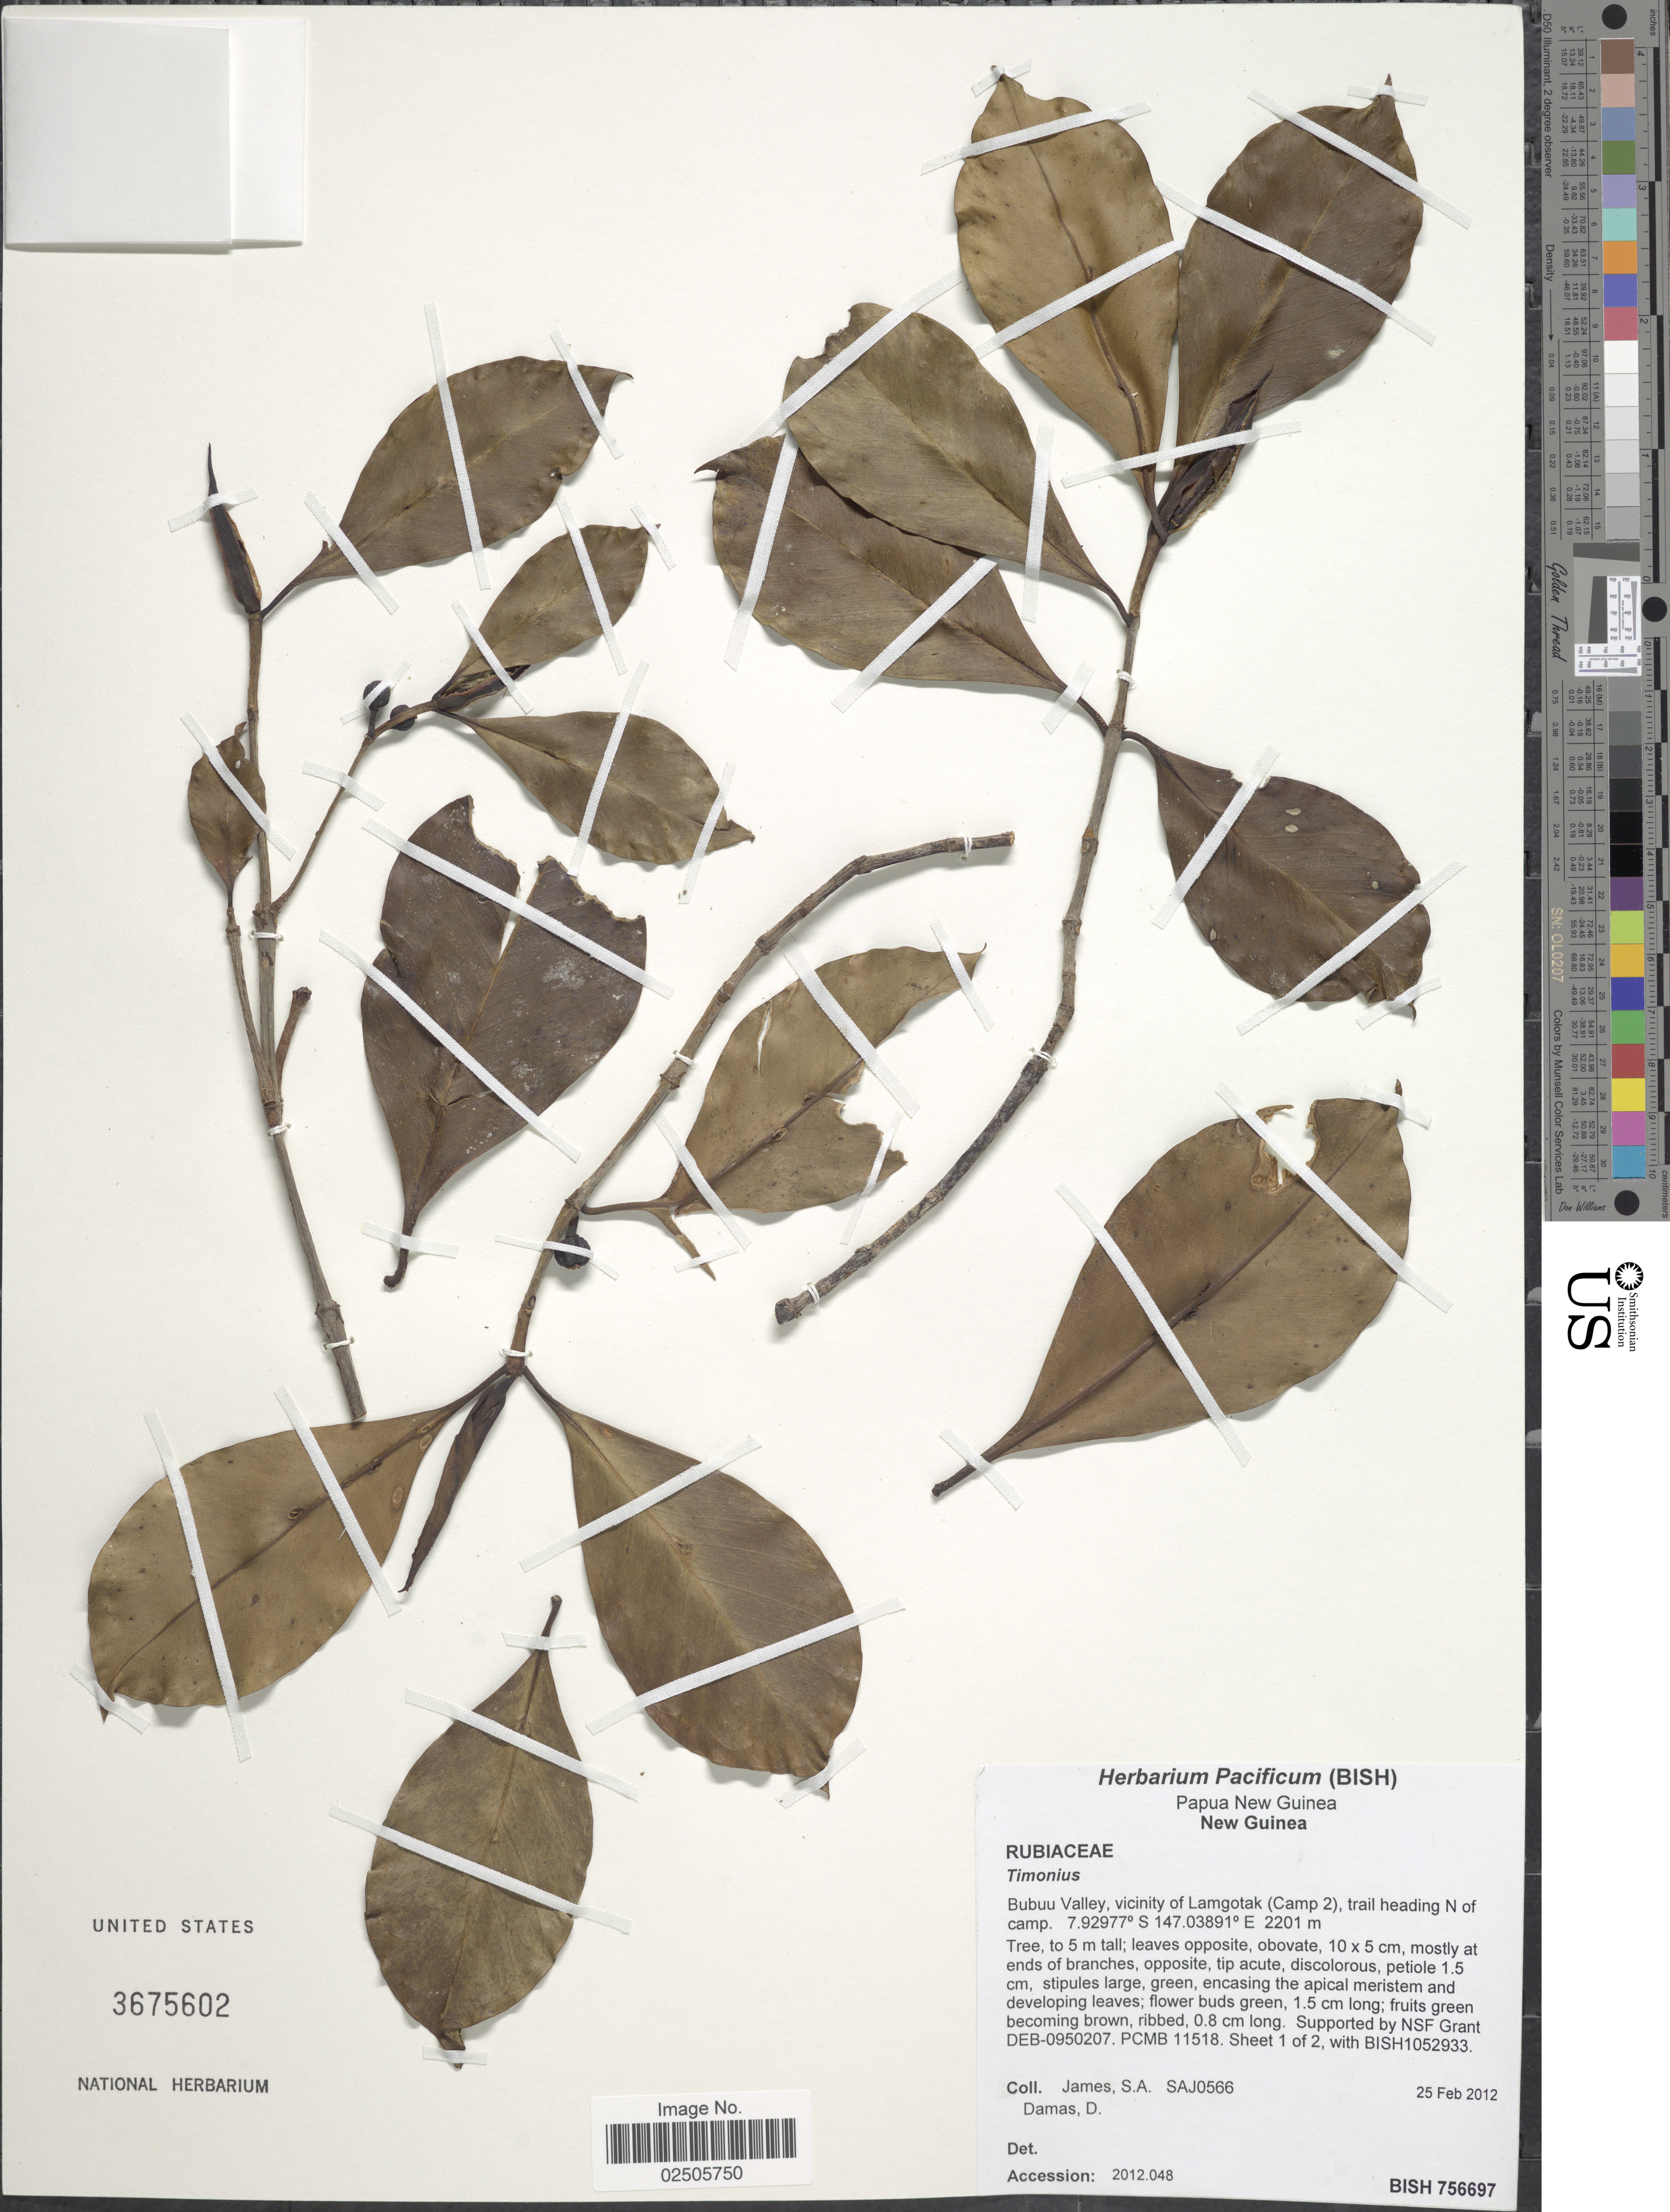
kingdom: Plantae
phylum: Tracheophyta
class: Magnoliopsida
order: Gentianales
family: Rubiaceae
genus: Timonius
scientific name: Timonius sp.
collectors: S. James & D. Damas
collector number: SAJ0566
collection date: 2012-02-25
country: Papua New Guinea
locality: New Guinea, Bubuu Valley, vicinity of Lamgotak (Camp 2), trail heading N of camp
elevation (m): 2201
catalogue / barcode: US 3675602